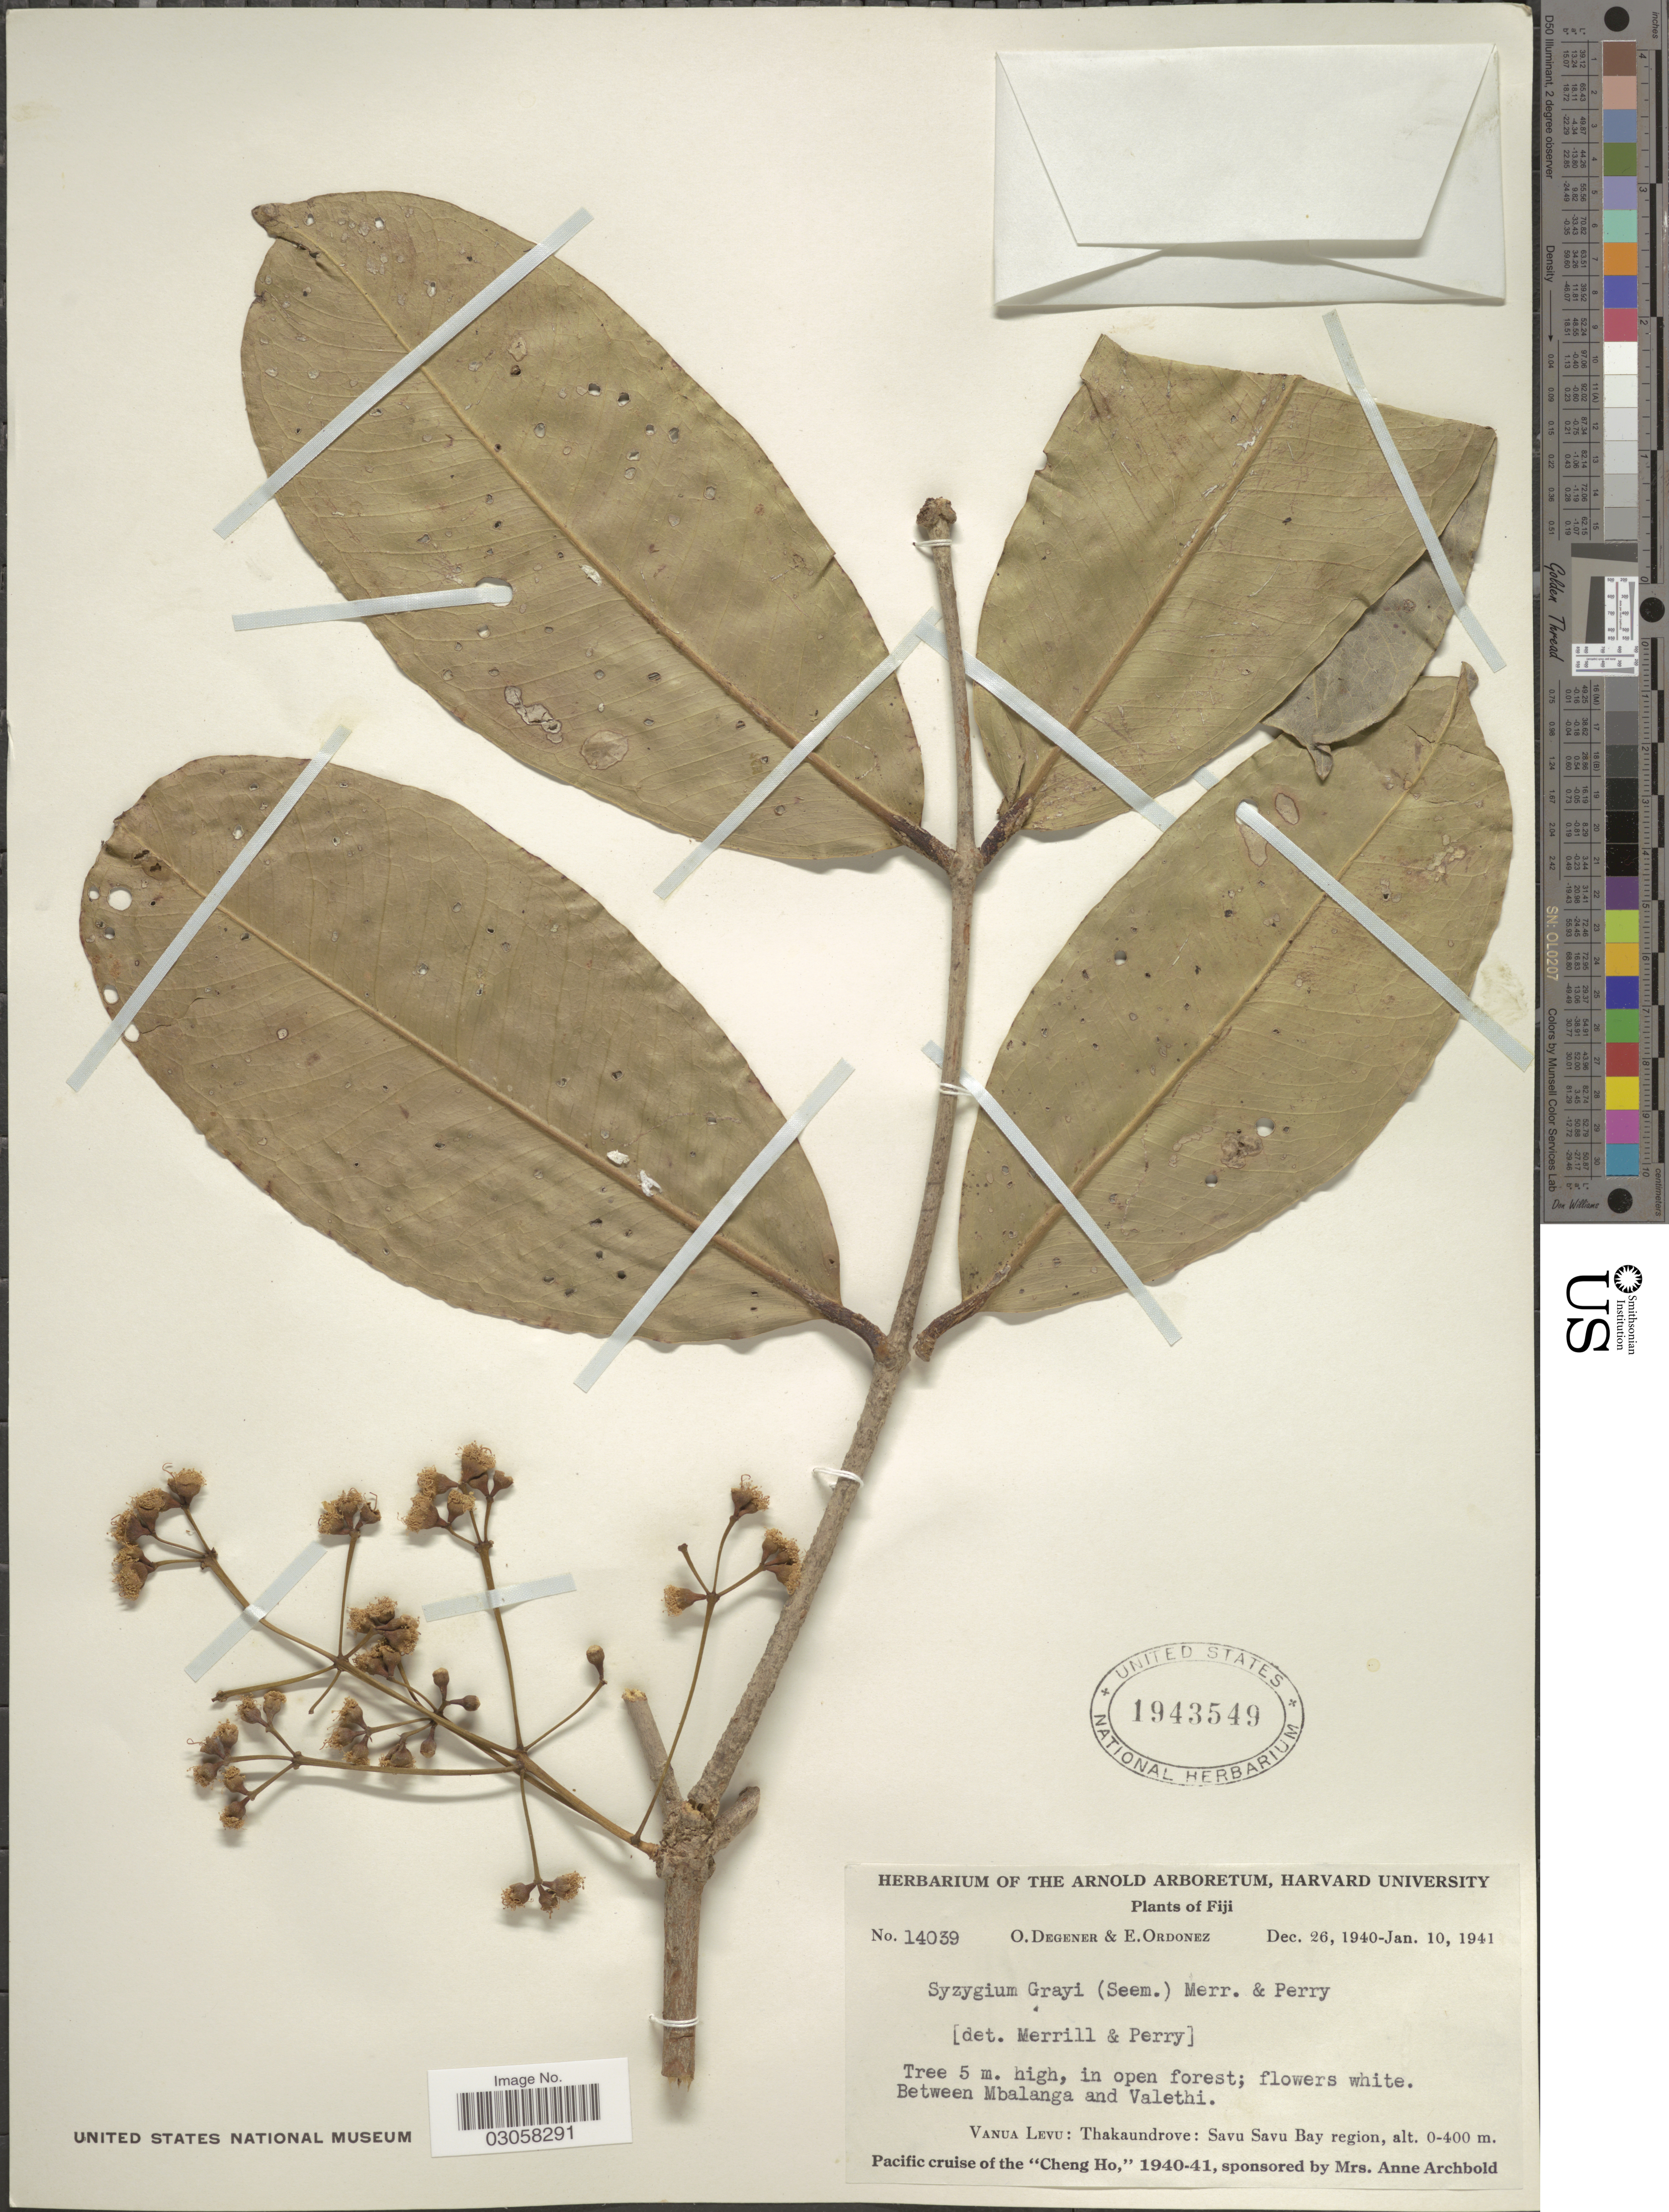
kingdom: Plantae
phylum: Tracheophyta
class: Magnoliopsida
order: Myrtales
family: Myrtaceae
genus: Syzygium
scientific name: Syzygium grayi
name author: (Seem.) Merr. & L.M. Perry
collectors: O. Degener & E. Ordonez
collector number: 14039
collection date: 1940-12-26/1941-01-10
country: Fiji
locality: Between Mbalanga and Valethi. Vanua Levu: Thakaundrove: Savu Savu Bay region.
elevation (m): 0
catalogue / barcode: US 1943549